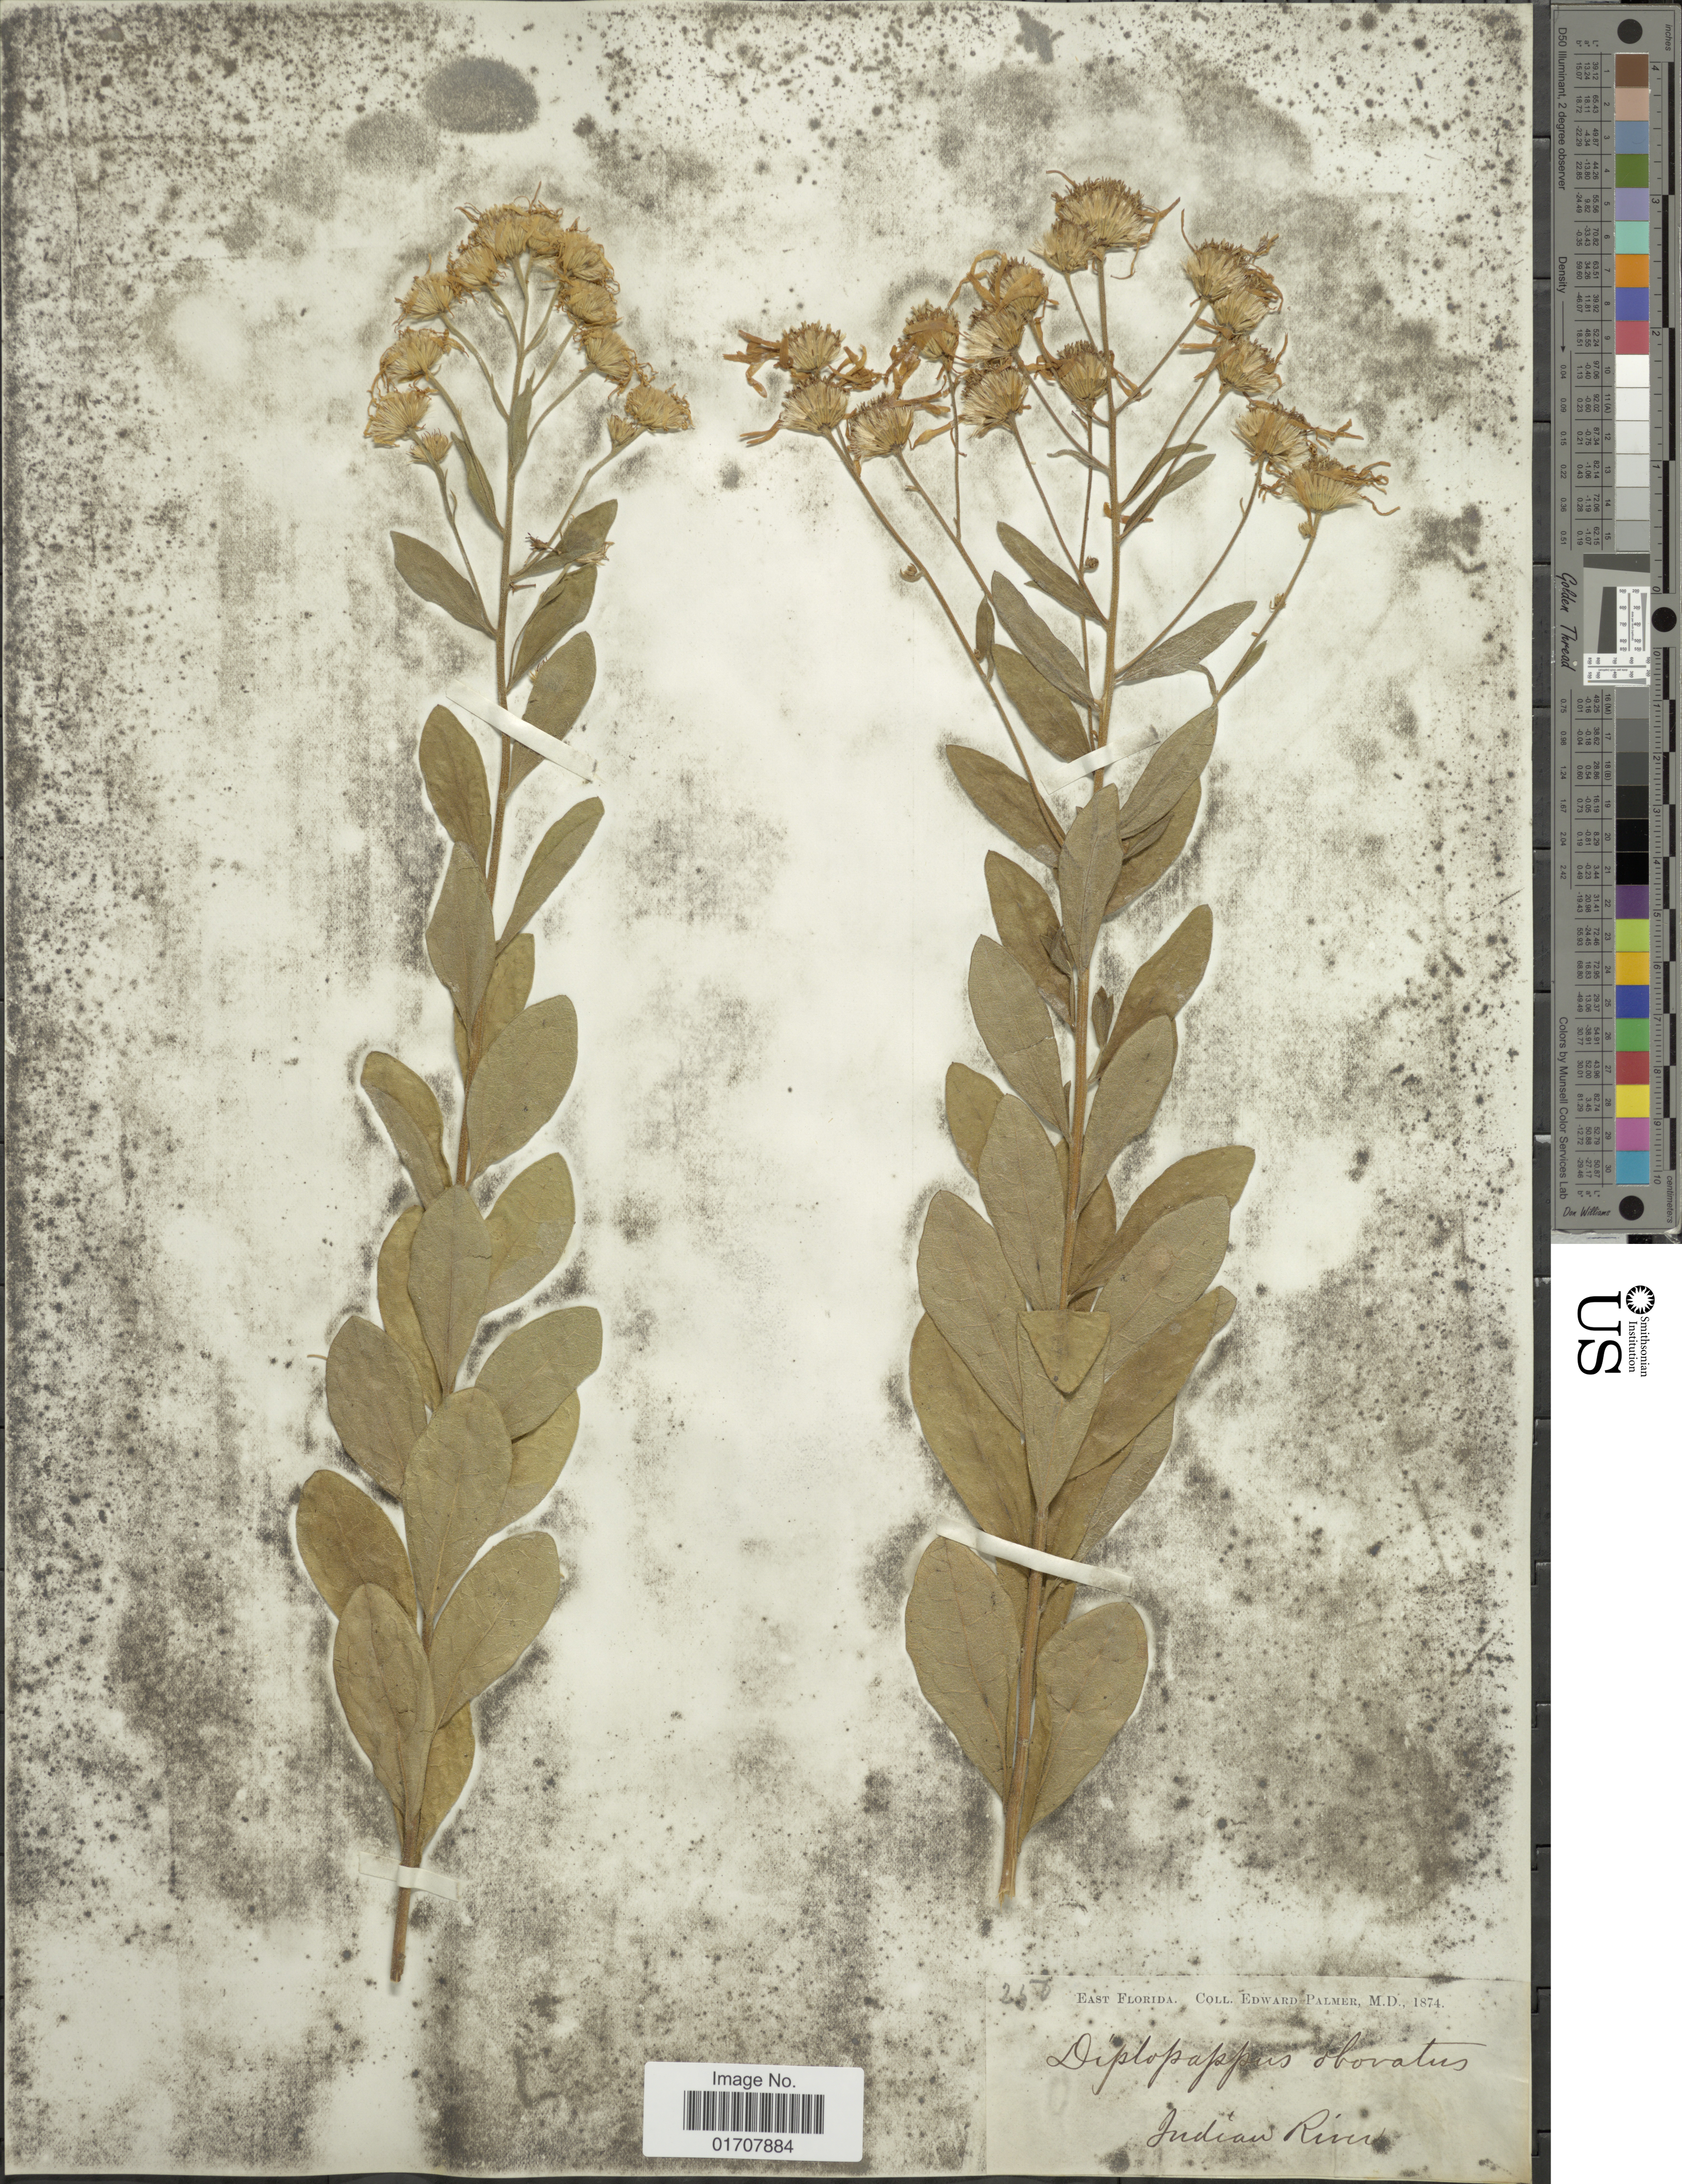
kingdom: Plantae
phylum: Tracheophyta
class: Magnoliopsida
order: Asterales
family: Asteraceae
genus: Oclemena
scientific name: Oclemena reticulata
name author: (Pursh) G.L. Nesom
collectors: E. Palmer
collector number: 250*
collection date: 1874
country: United States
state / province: Florida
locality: East Florida, Indian River